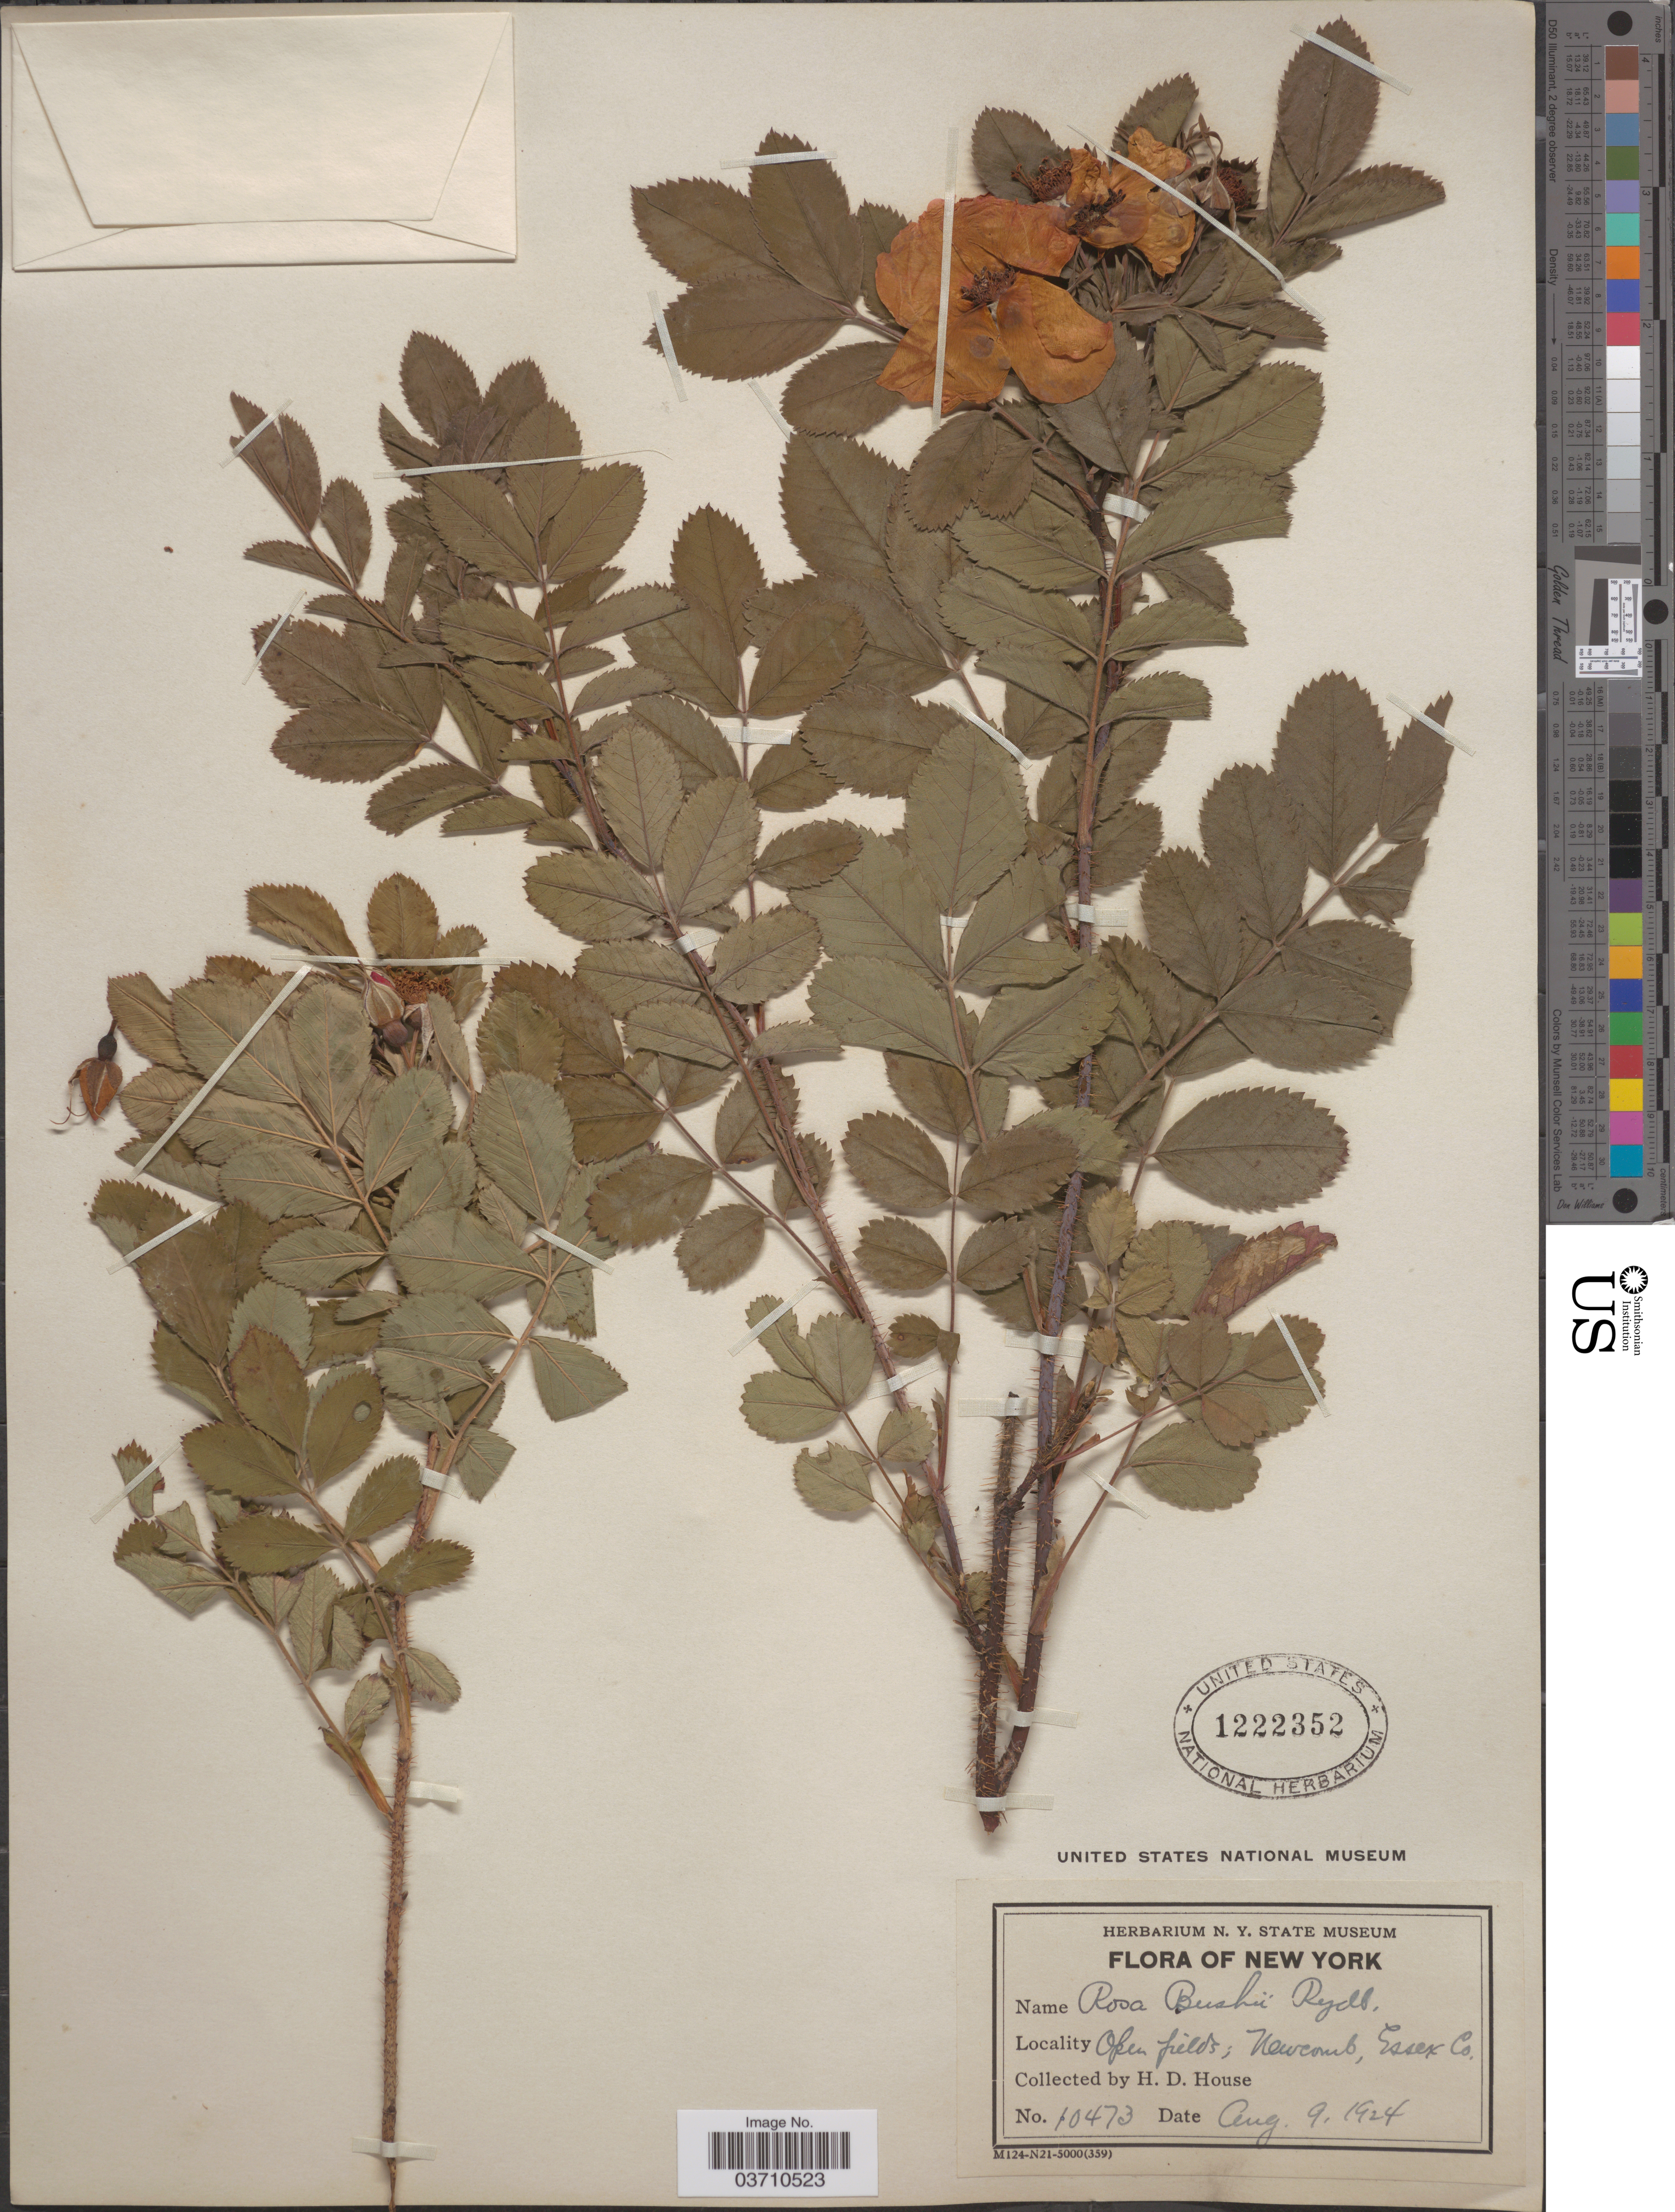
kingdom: Plantae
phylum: Tracheophyta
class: Magnoliopsida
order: Rosales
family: Rosaceae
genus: Rosa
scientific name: Rosa bushii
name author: Rydb.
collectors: H. D. House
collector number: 10473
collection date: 1924-08-09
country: United States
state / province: New York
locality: Open fields; Newcomb, Essex Co.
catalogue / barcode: US 1222352